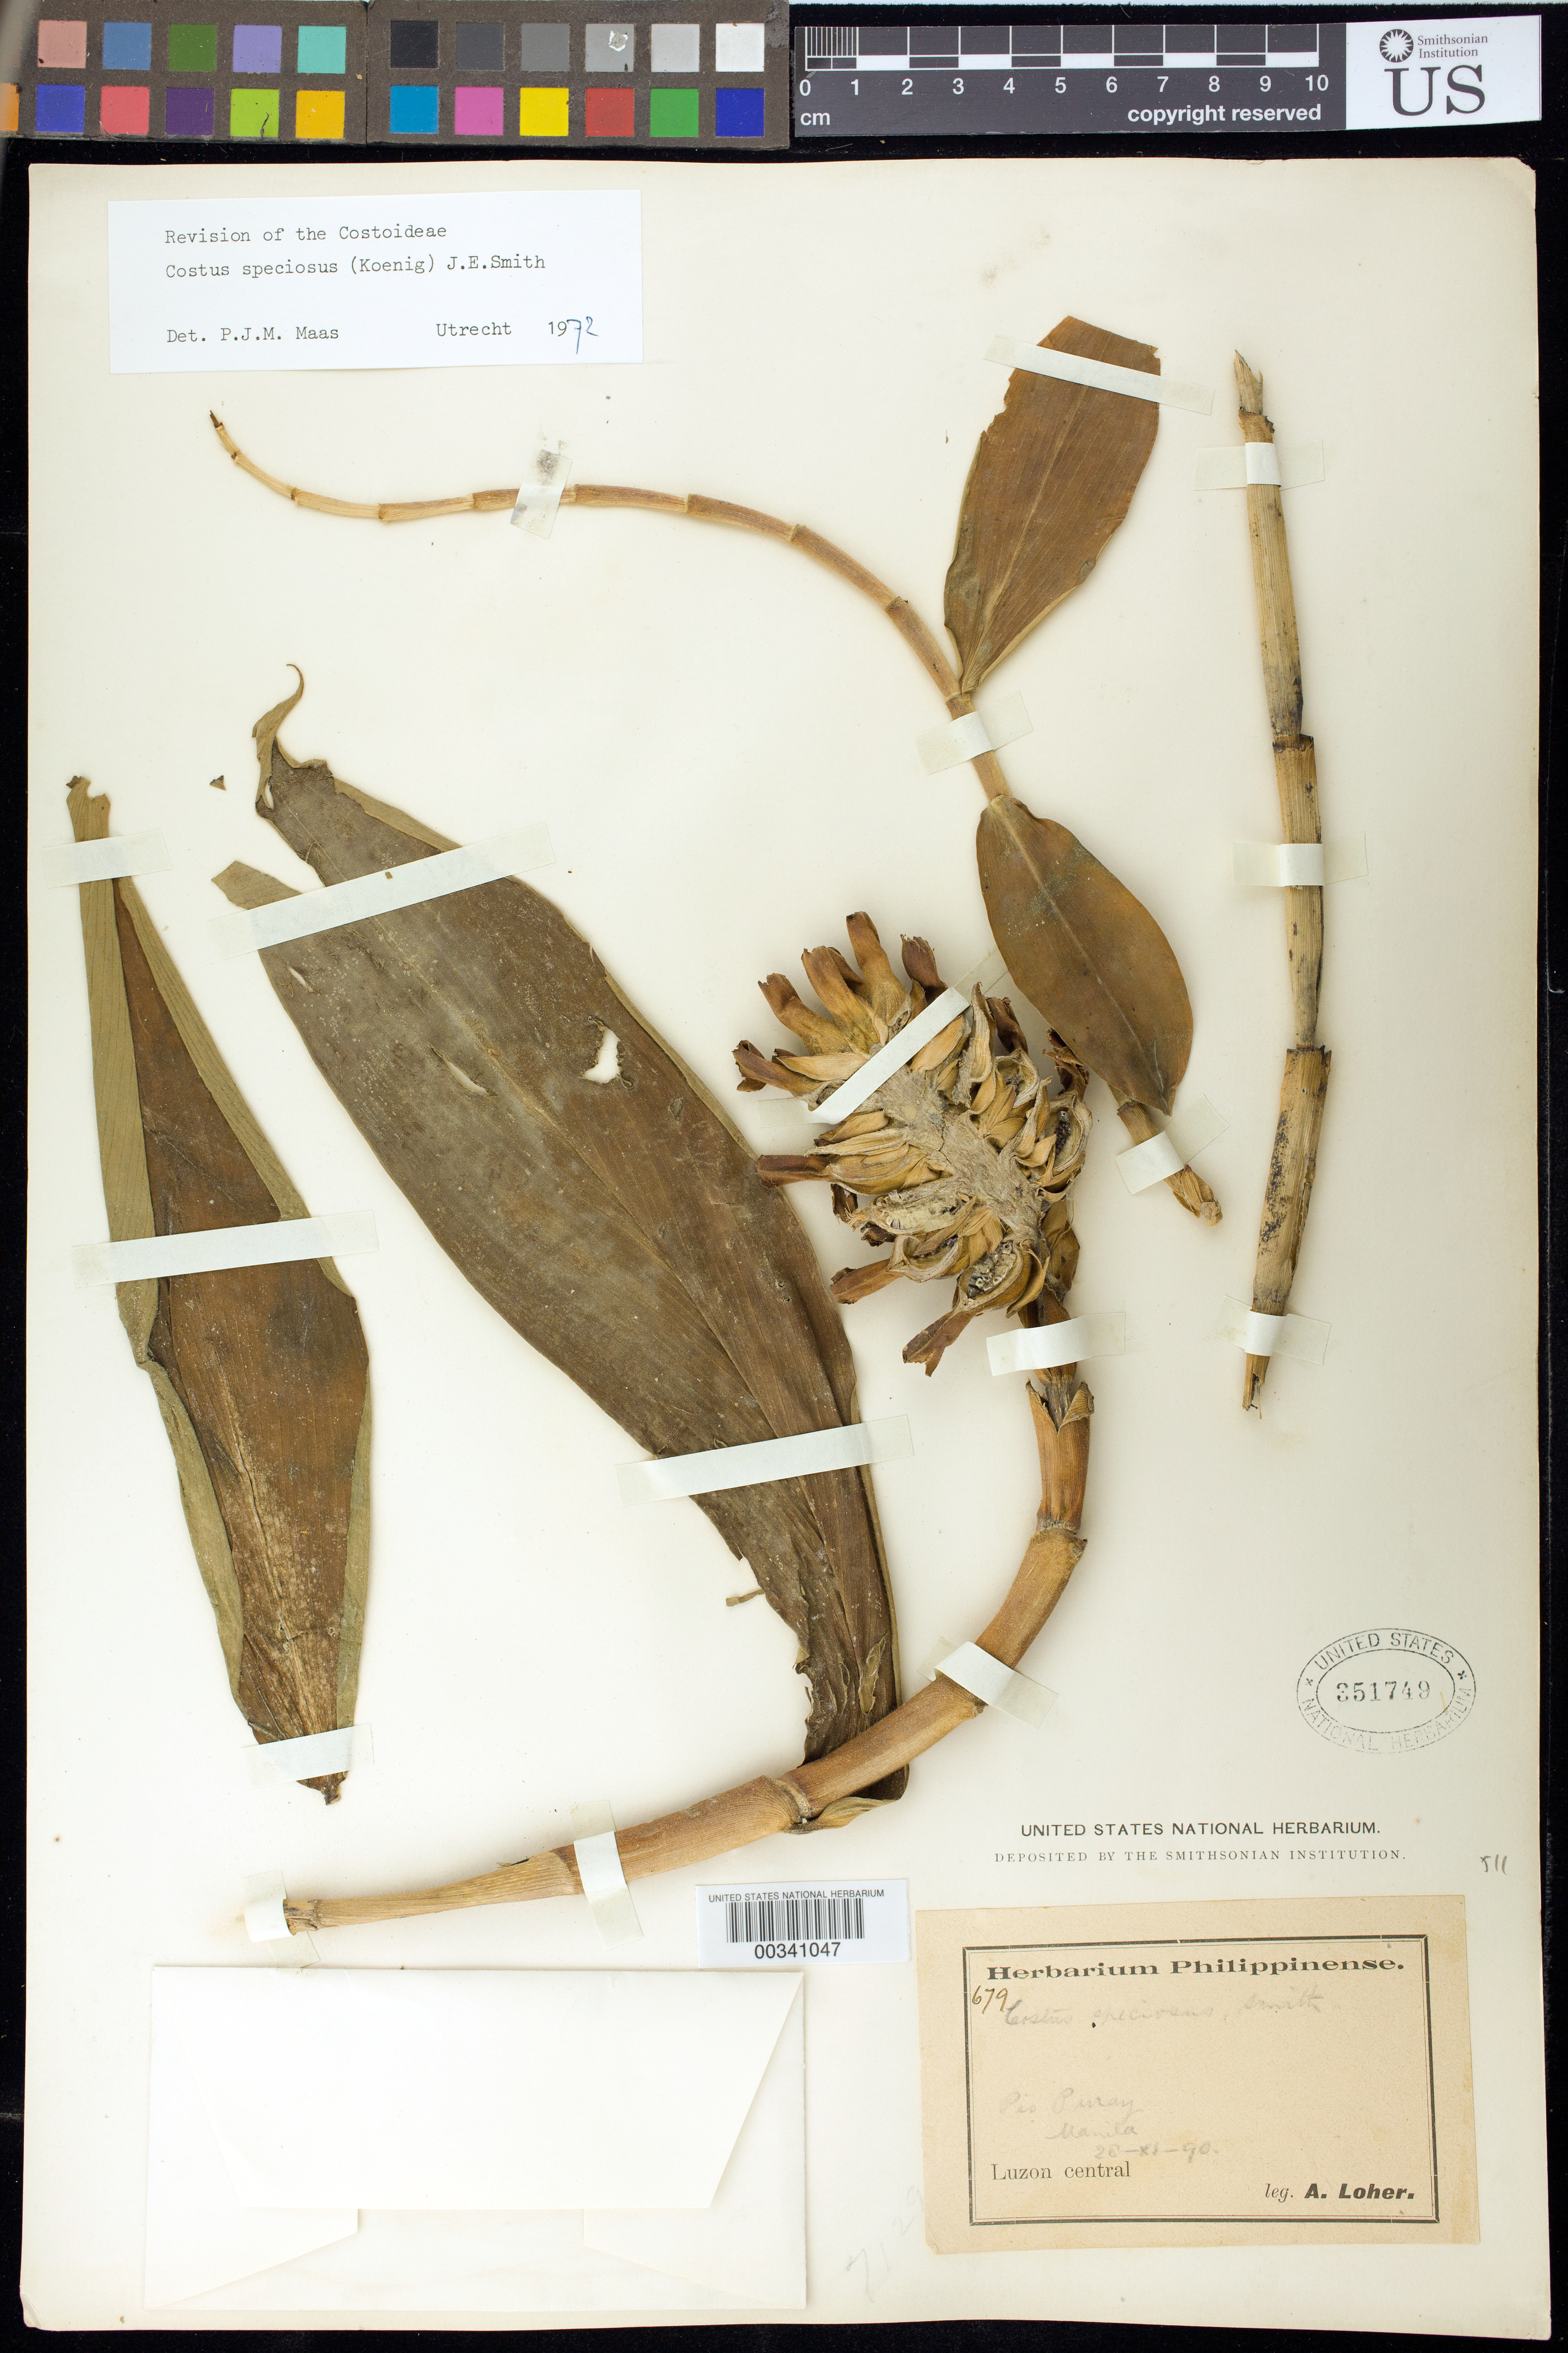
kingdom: Plantae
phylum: Tracheophyta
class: Liliopsida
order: Zingiberales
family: Costaceae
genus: Hellenia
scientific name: Hellenia speciosa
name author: (J. Koenig) S.R. Dutta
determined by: (US) Smithsonian Institution - National Museum of Natural History - Department of Botany (UNITED STATES)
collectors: A. Loher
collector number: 679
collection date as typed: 20 Nov 1890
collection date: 1890-11-20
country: Philippines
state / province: National Capital Region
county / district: Manila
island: Luzon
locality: Pio puray, manila, luzon central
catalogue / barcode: US 351749